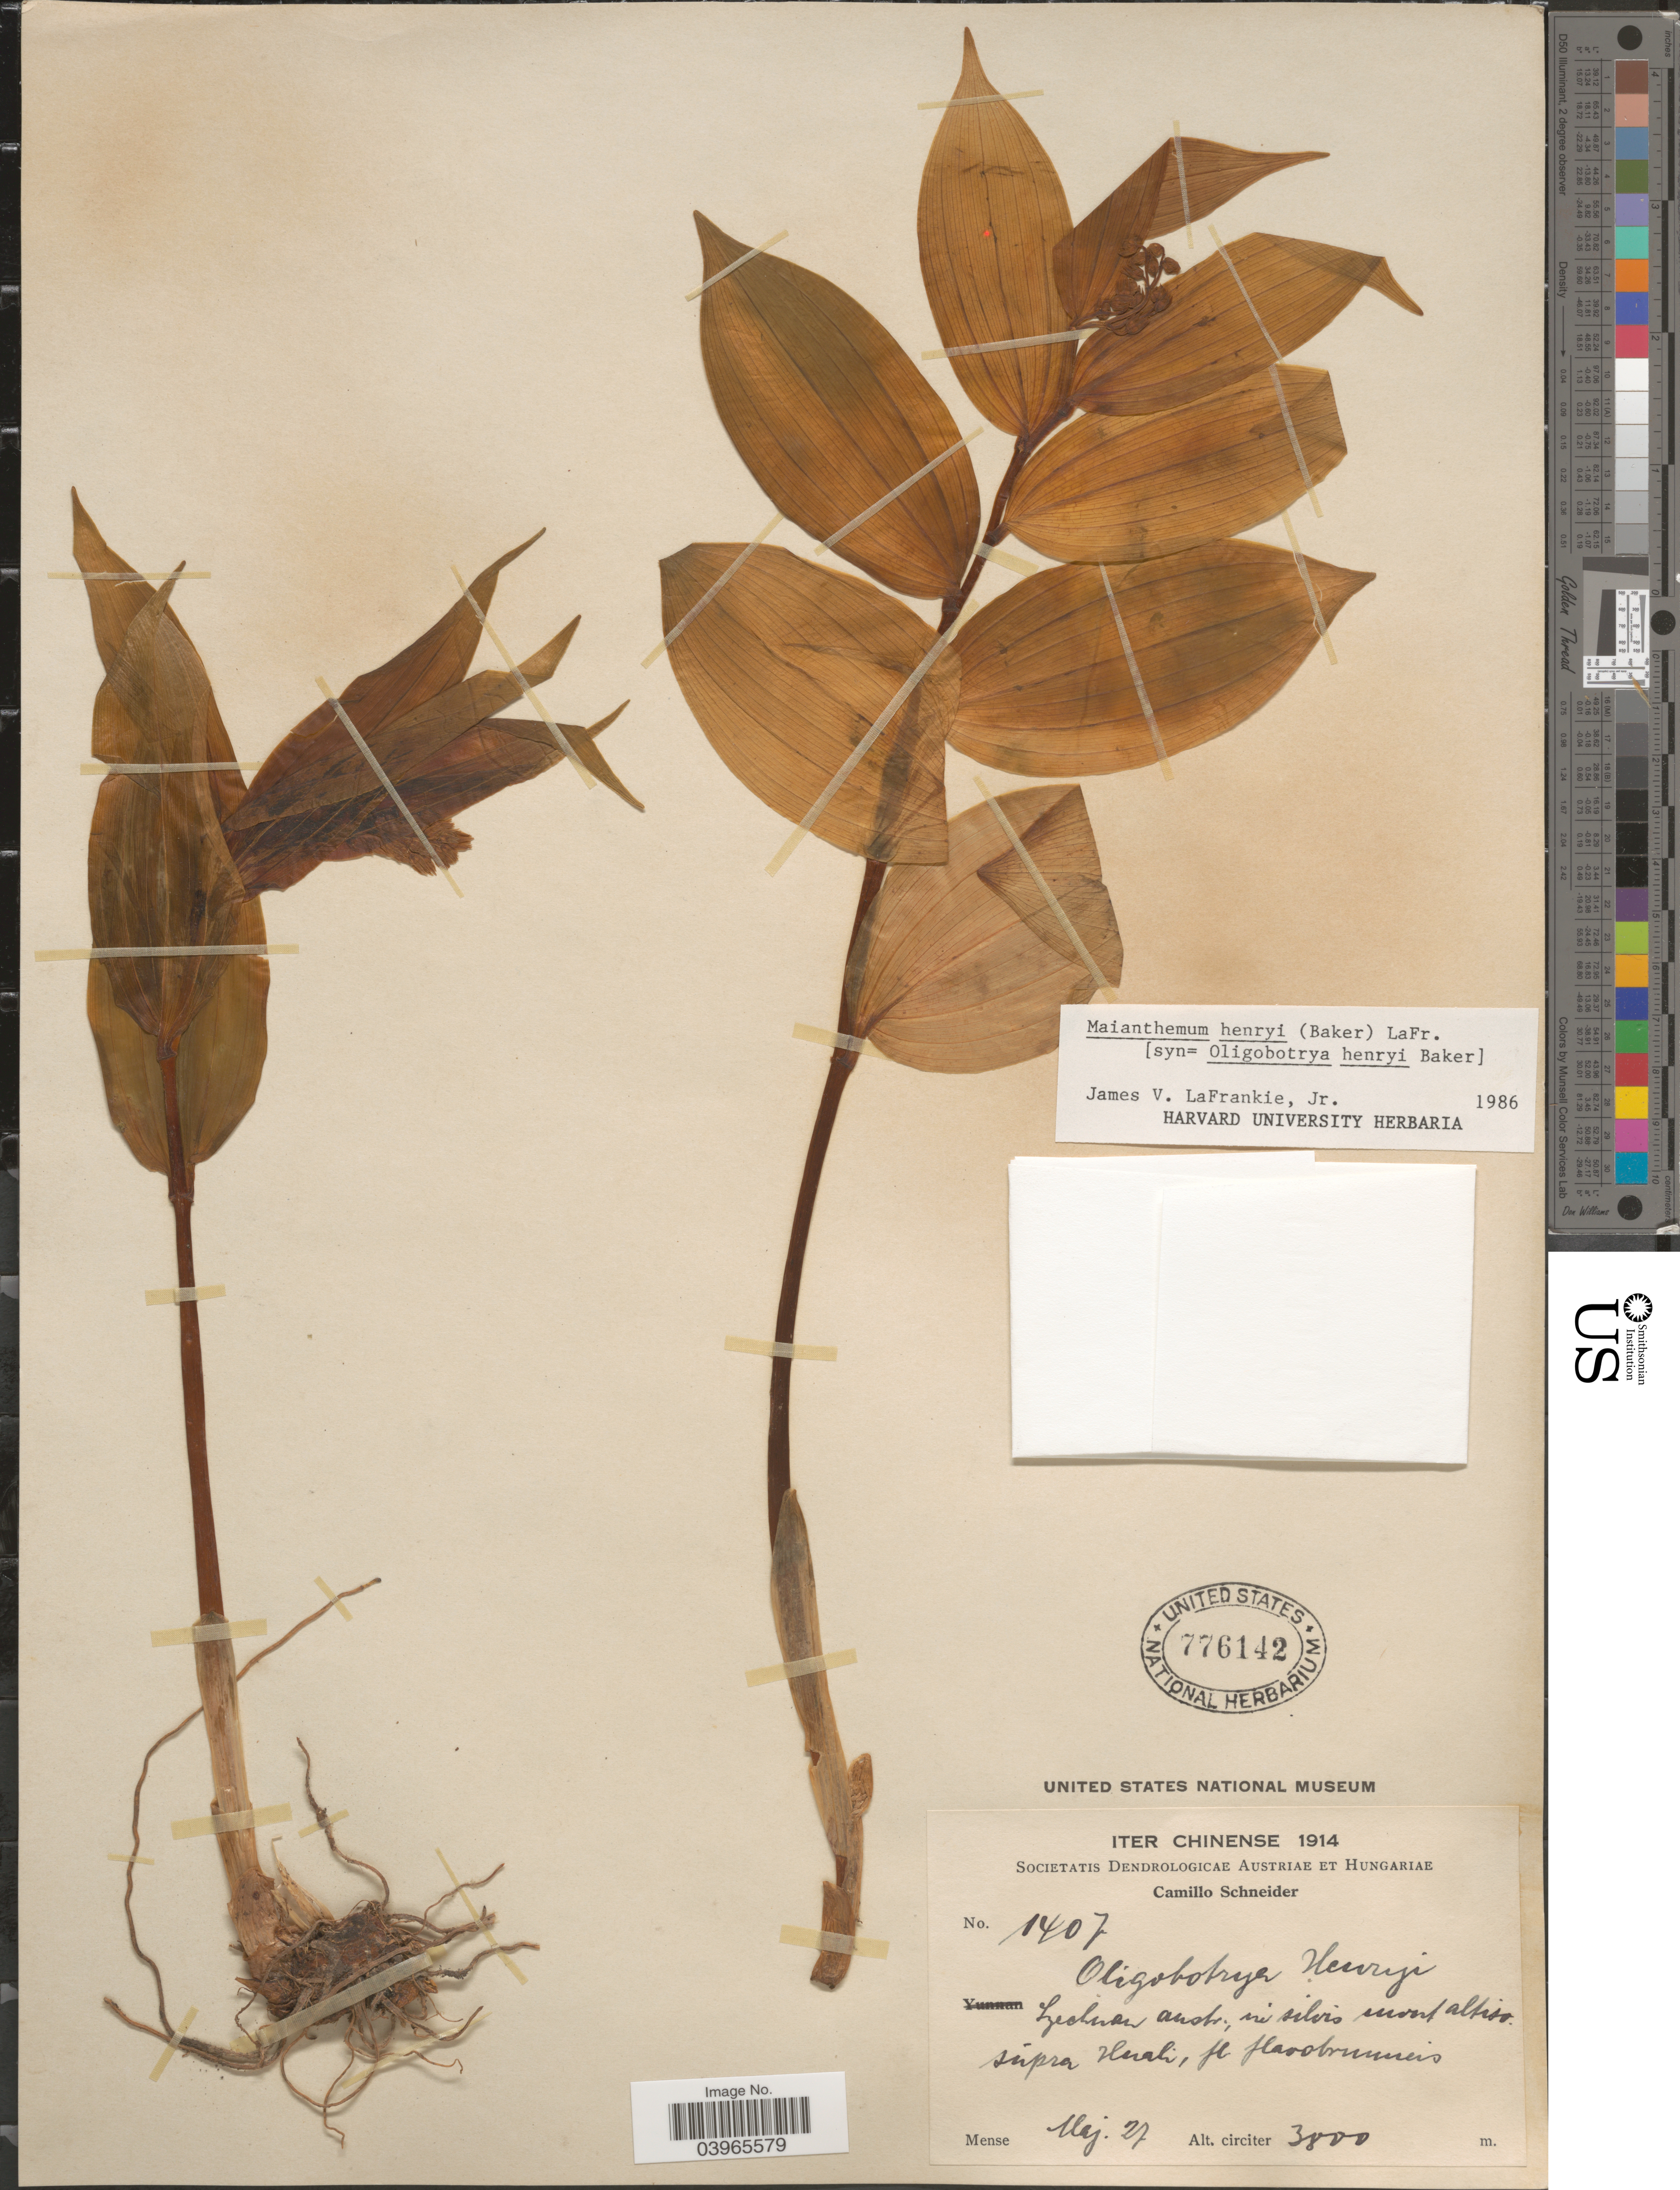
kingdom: Plantae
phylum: Tracheophyta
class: Liliopsida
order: Asparagales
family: Asparagaceae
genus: Maianthemum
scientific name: Maianthemum henryi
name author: (Baker) LaFrankie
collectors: C. K. Schneider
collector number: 1407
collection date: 1914-05-27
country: China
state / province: Sichuan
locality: Szechwan austr., in silvis mont altiso. supra Huah.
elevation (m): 3800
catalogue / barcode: US 776142